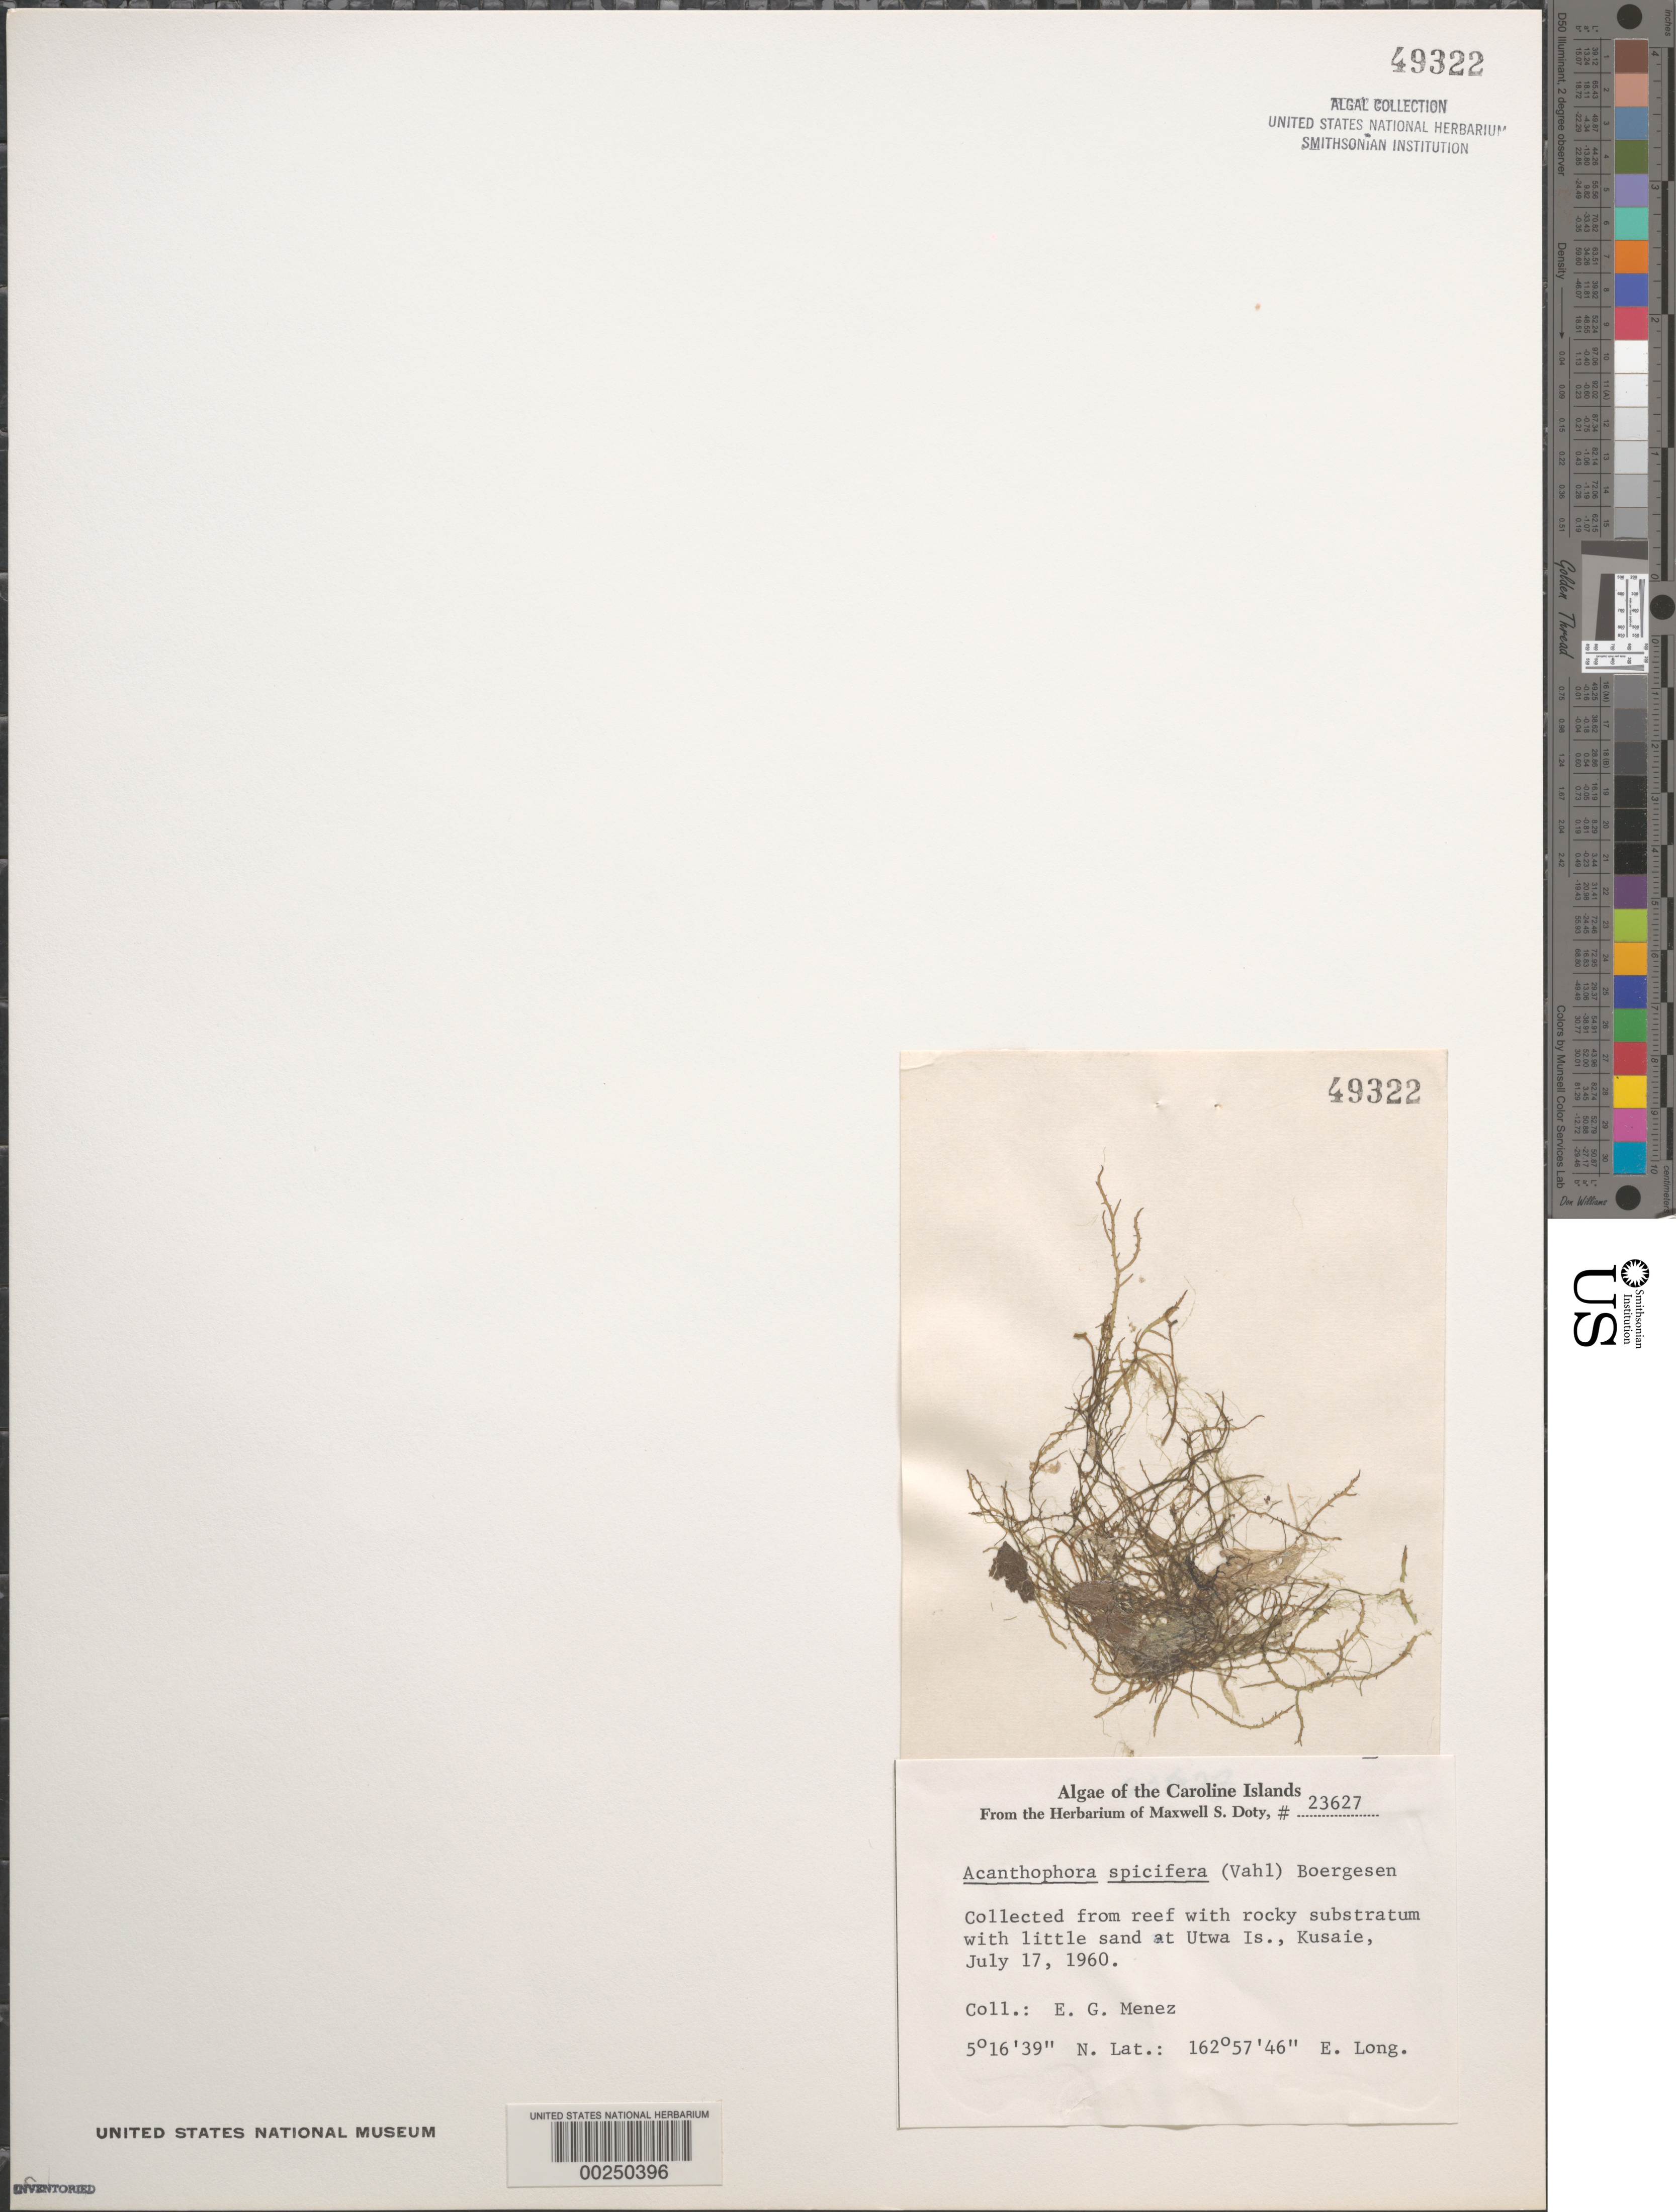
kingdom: Plantae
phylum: Rhodophyta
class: Florideophyceae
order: Ceramiales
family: Rhodomelaceae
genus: Acanthophora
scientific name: Acanthophora spicifera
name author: (Vahl) Børgesen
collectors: Meñez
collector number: MSD 23627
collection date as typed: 17 Jul 1960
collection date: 1960-07-17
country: Micronesia, Federated States of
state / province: Kosrae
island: Utwa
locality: Utwa Island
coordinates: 5 16' 39" N, 162 57' 46" E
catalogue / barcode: US 49322